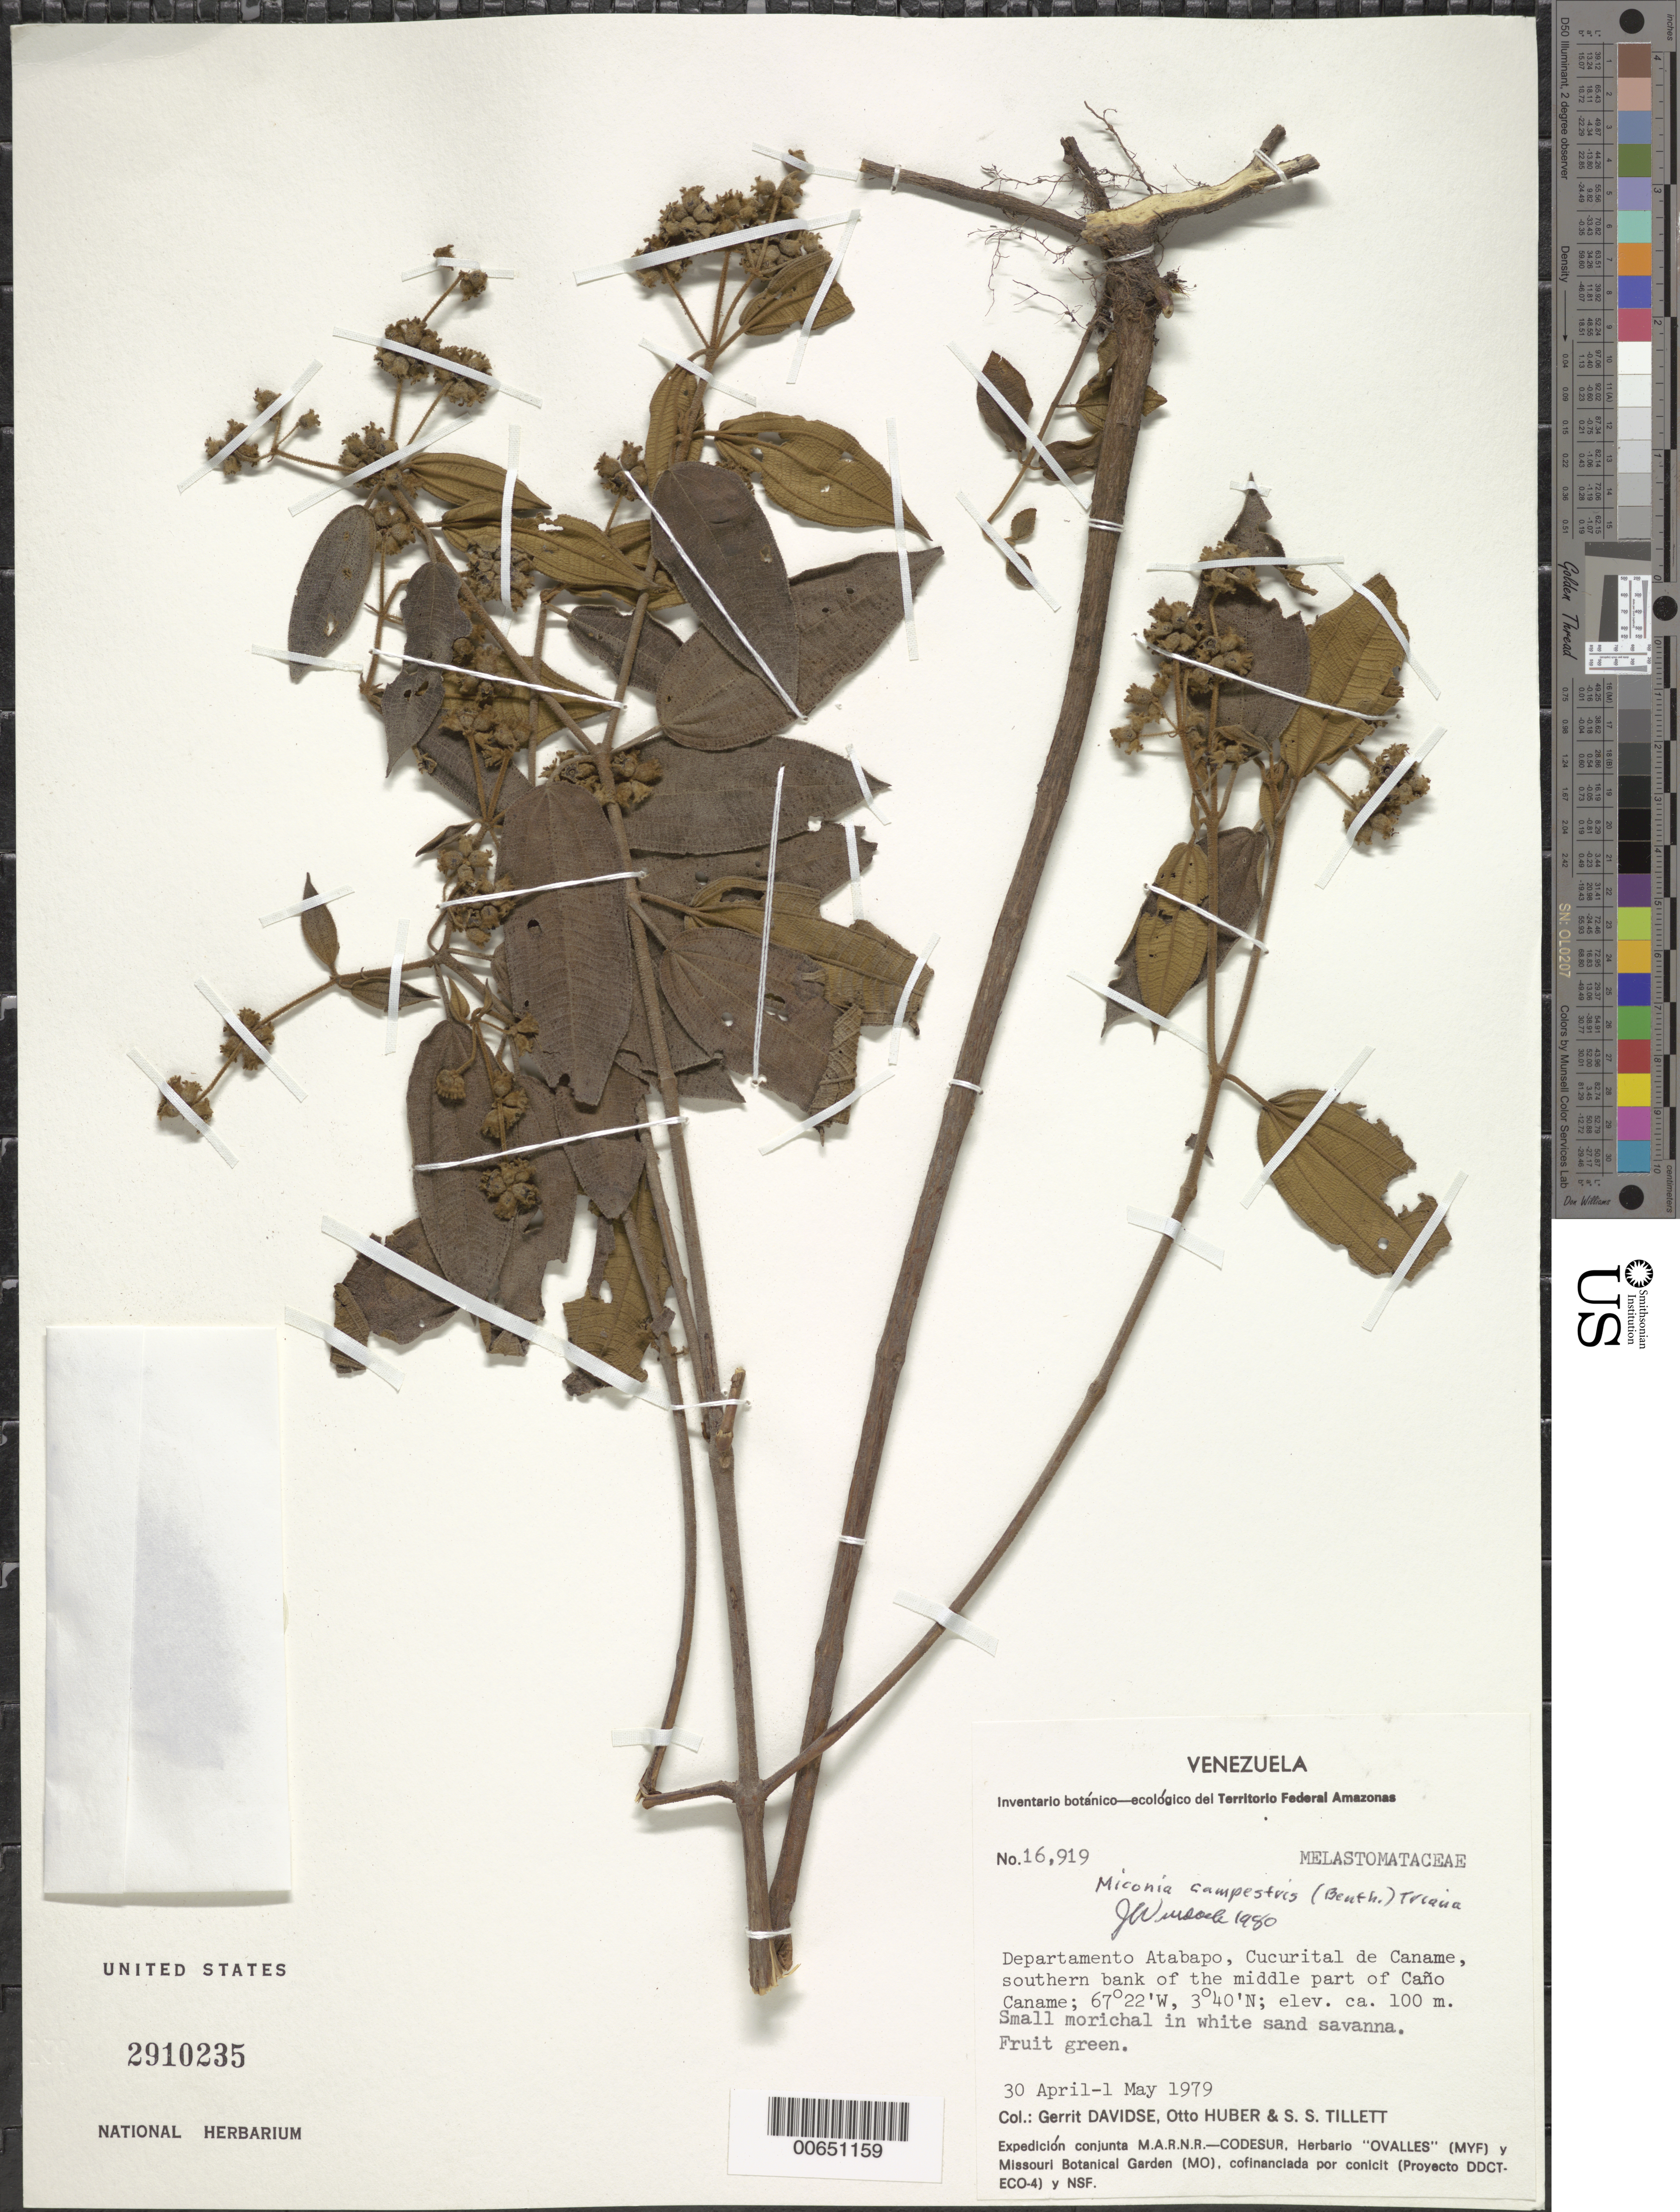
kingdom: Plantae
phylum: Tracheophyta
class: Magnoliopsida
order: Myrtales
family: Melastomataceae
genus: Miconia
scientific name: Miconia campestris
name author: (Benth.) Triana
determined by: Wurdack, John J., (US), US (UNITED STATES)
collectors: G. Davidse, O. Huber & S. S. Tillett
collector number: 16919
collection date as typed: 30-Apr-79 to 1-May-79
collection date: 1979-04-30/1979-05-01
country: Venezuela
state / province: Amazonas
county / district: Atabapo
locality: Cucurital de Caname, southern bank of the middle part of Caño Caname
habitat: Small morichal in white sand savanna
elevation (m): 100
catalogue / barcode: US 2910235